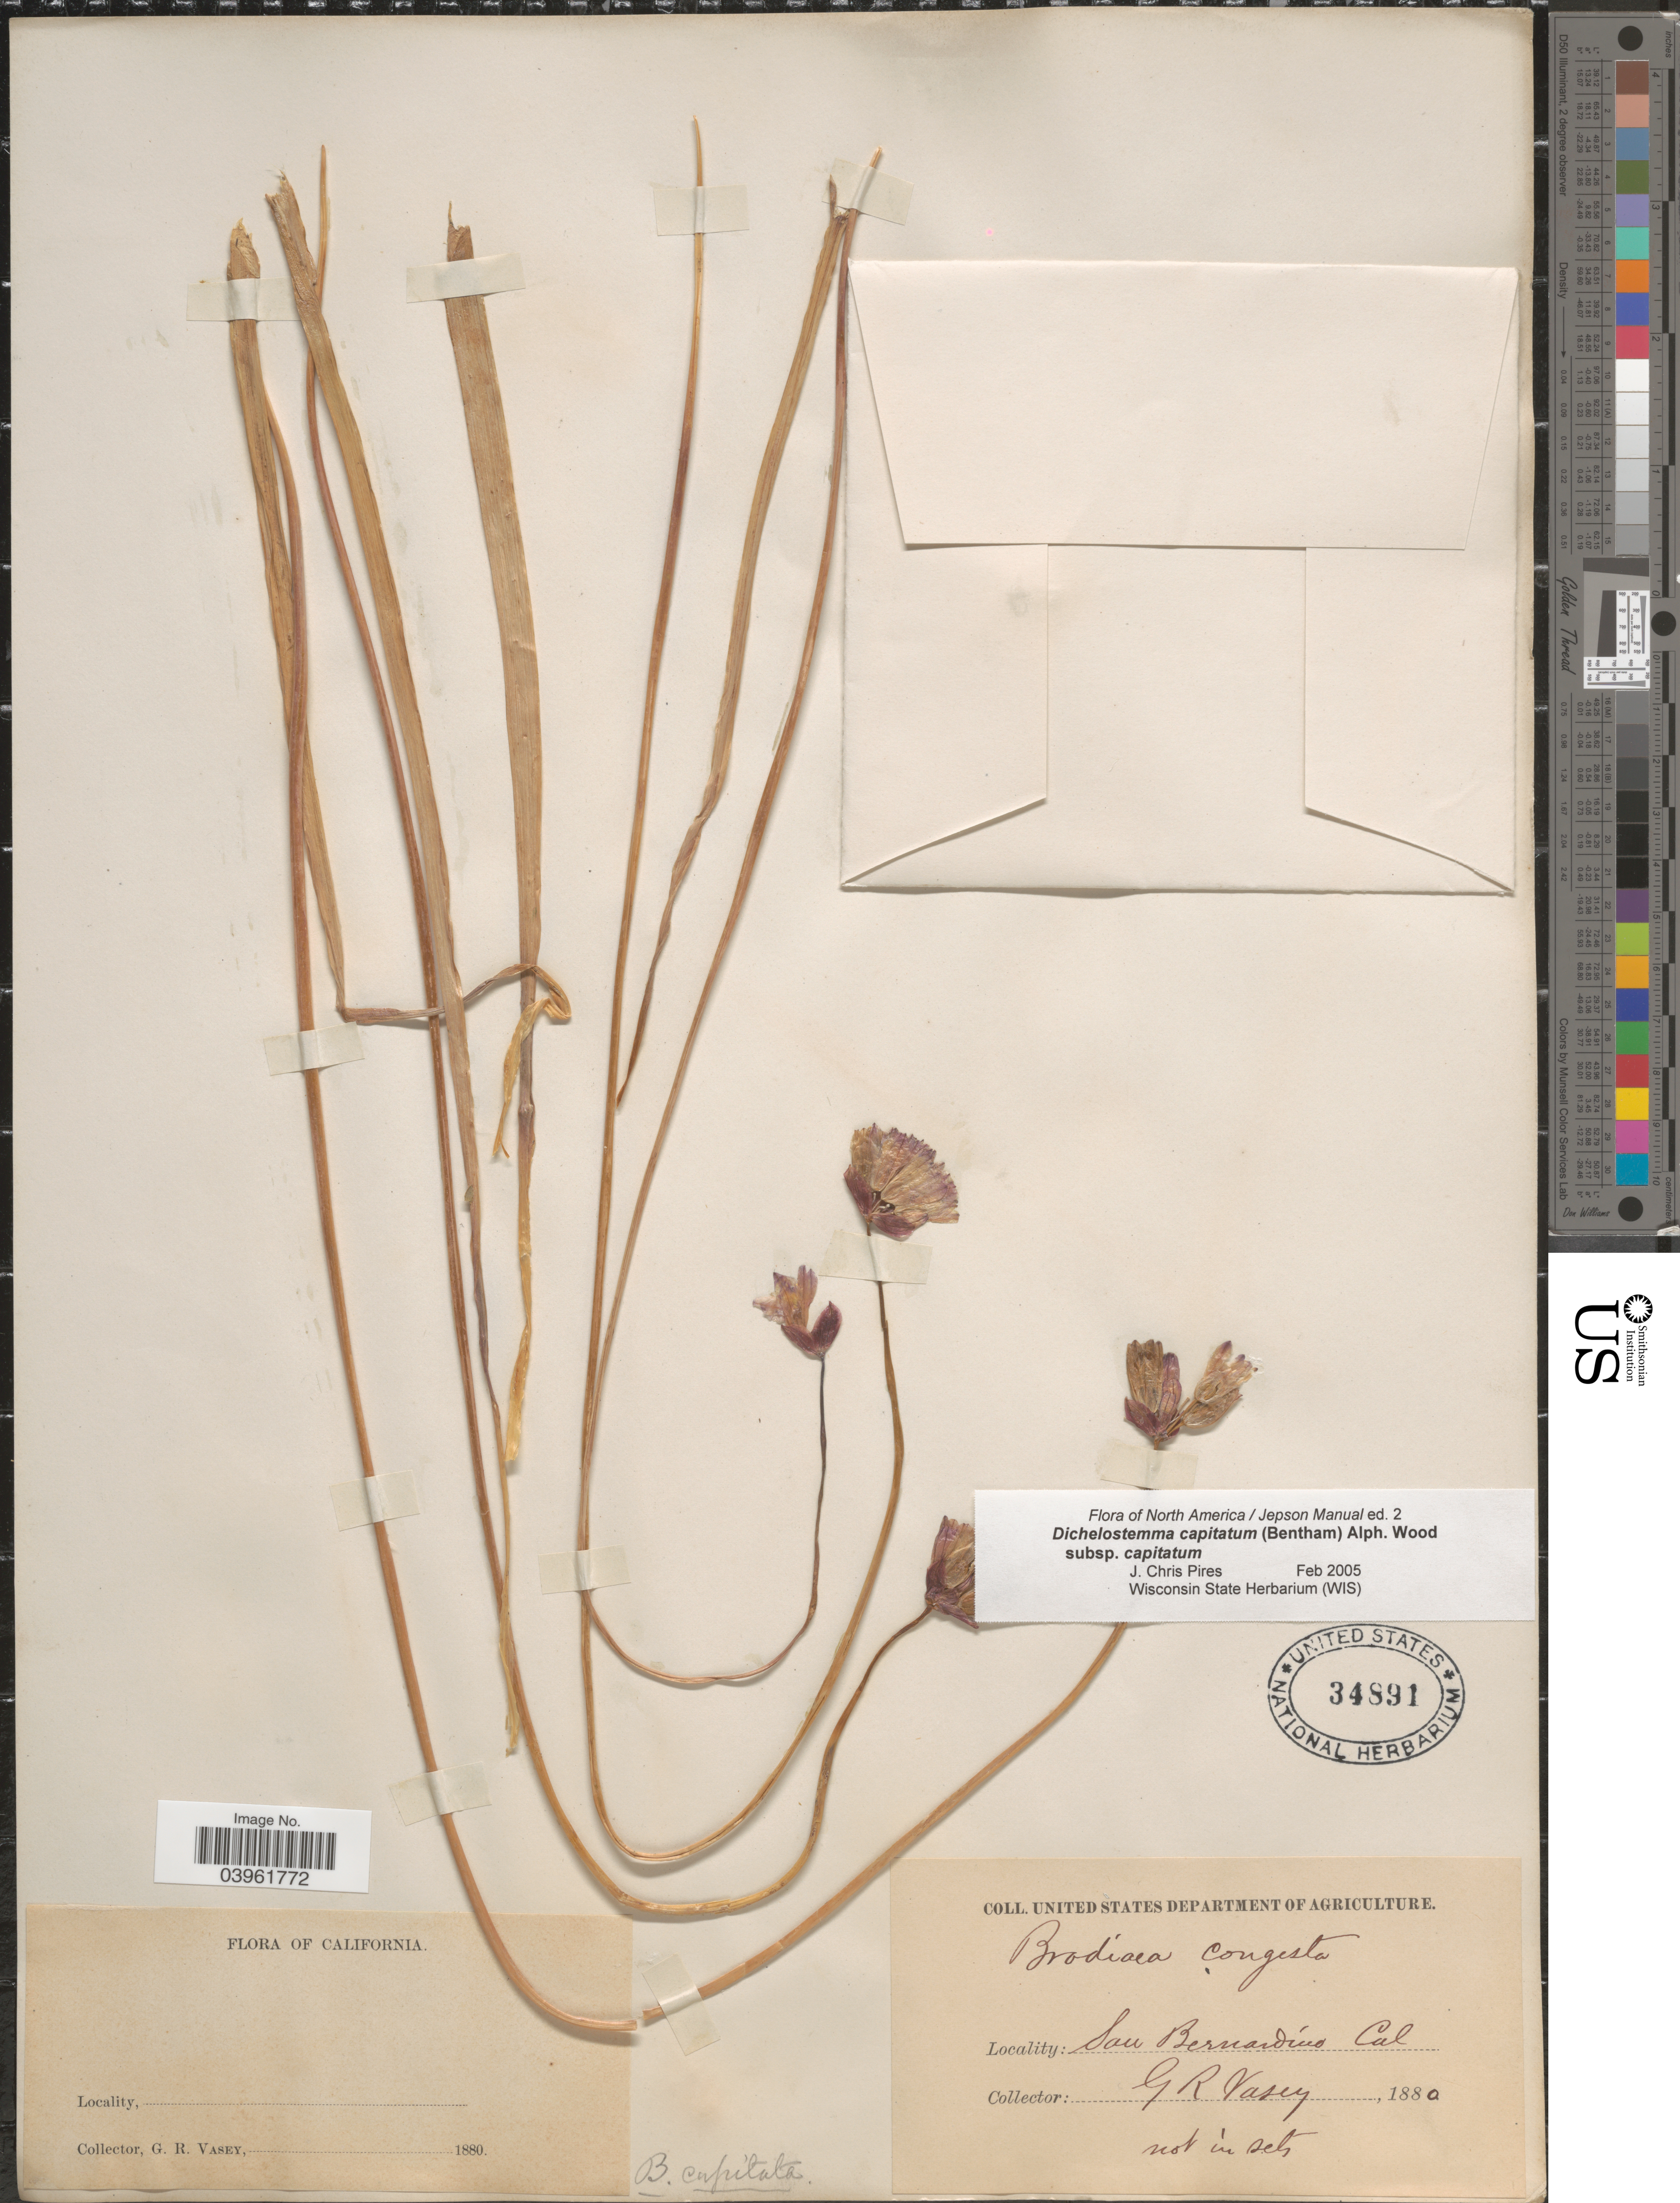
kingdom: Plantae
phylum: Tracheophyta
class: Liliopsida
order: Asparagales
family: Asparagaceae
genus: Dichelostemma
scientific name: Dichelostemma capitatum subsp. capitatum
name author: (Benth.) Alph. Wood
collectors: G. R. Vasey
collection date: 1880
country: United States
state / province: California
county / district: San Bernardino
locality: San Bernardino.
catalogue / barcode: US 34891